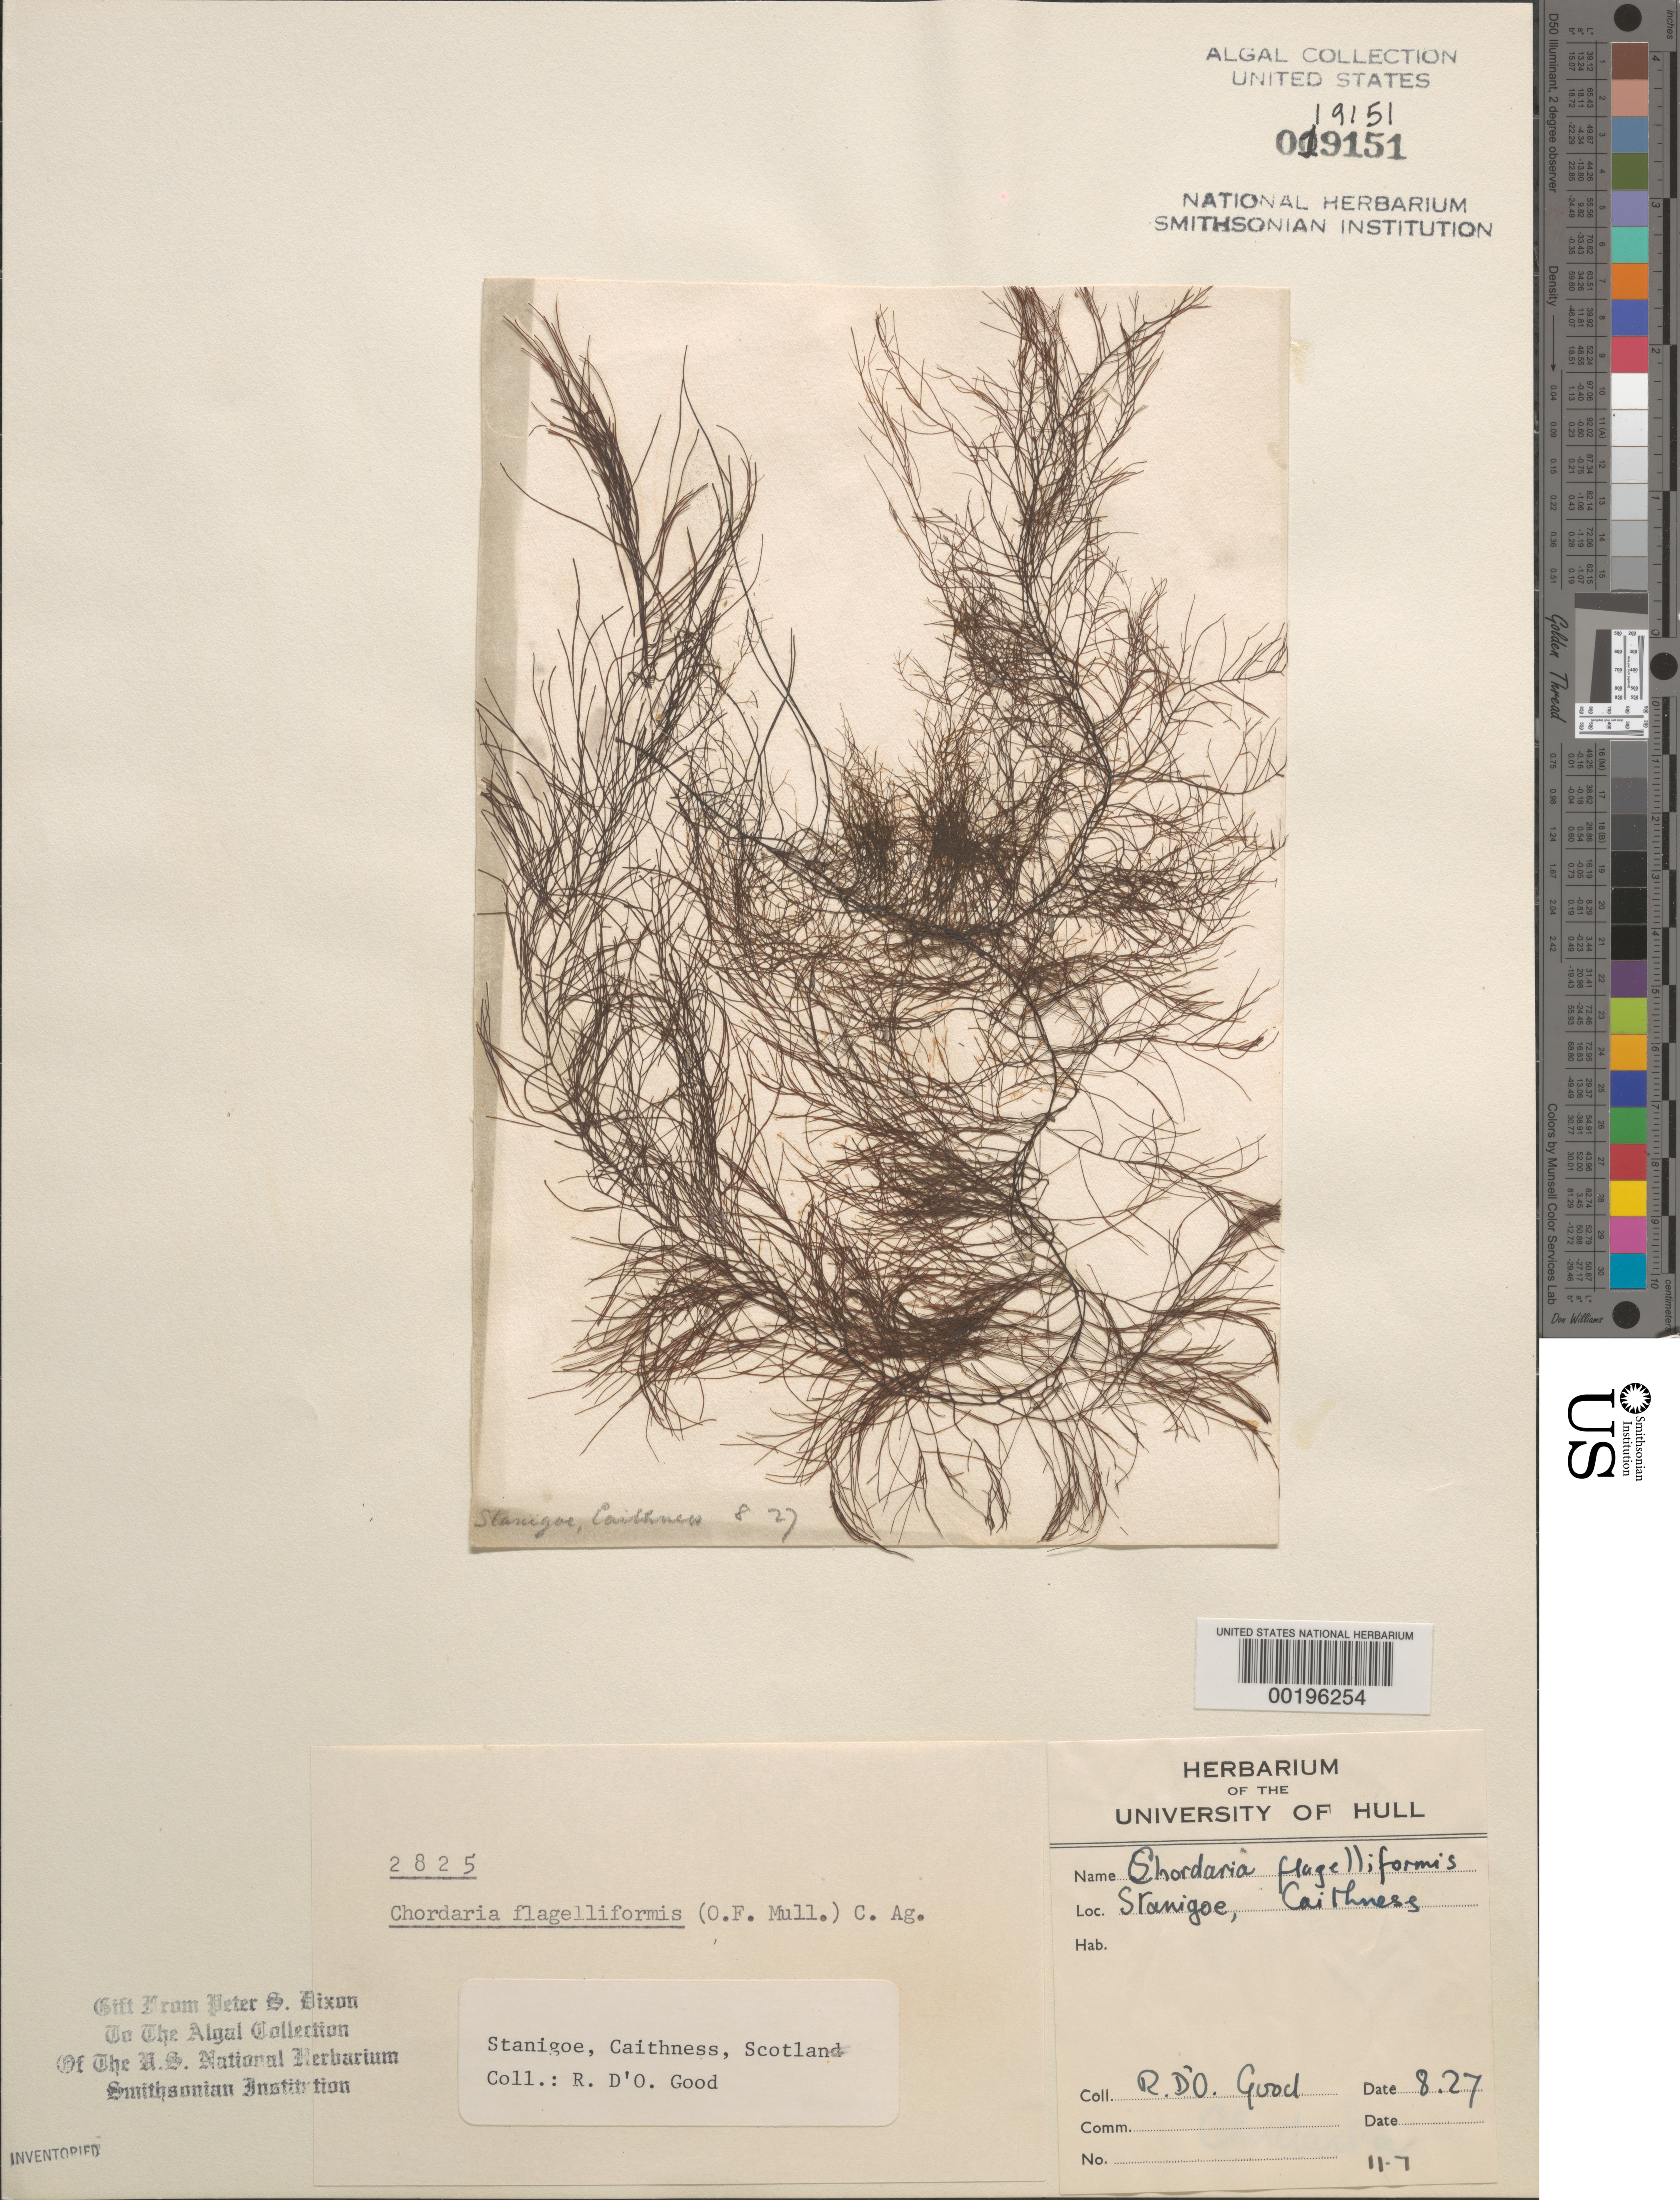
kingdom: Chromista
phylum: Ochrophyta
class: Phaeophyceae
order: Ectocarpales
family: Chordariaceae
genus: Chordaria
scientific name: Chordaria flagelliformis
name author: (Hudson) Grev.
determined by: Dixon, P. S.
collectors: R. Good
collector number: PSD 2825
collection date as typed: Aug 1927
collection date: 1927-08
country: United Kingdom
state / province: Scotland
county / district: Highland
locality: Stanigoe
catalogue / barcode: US 19151